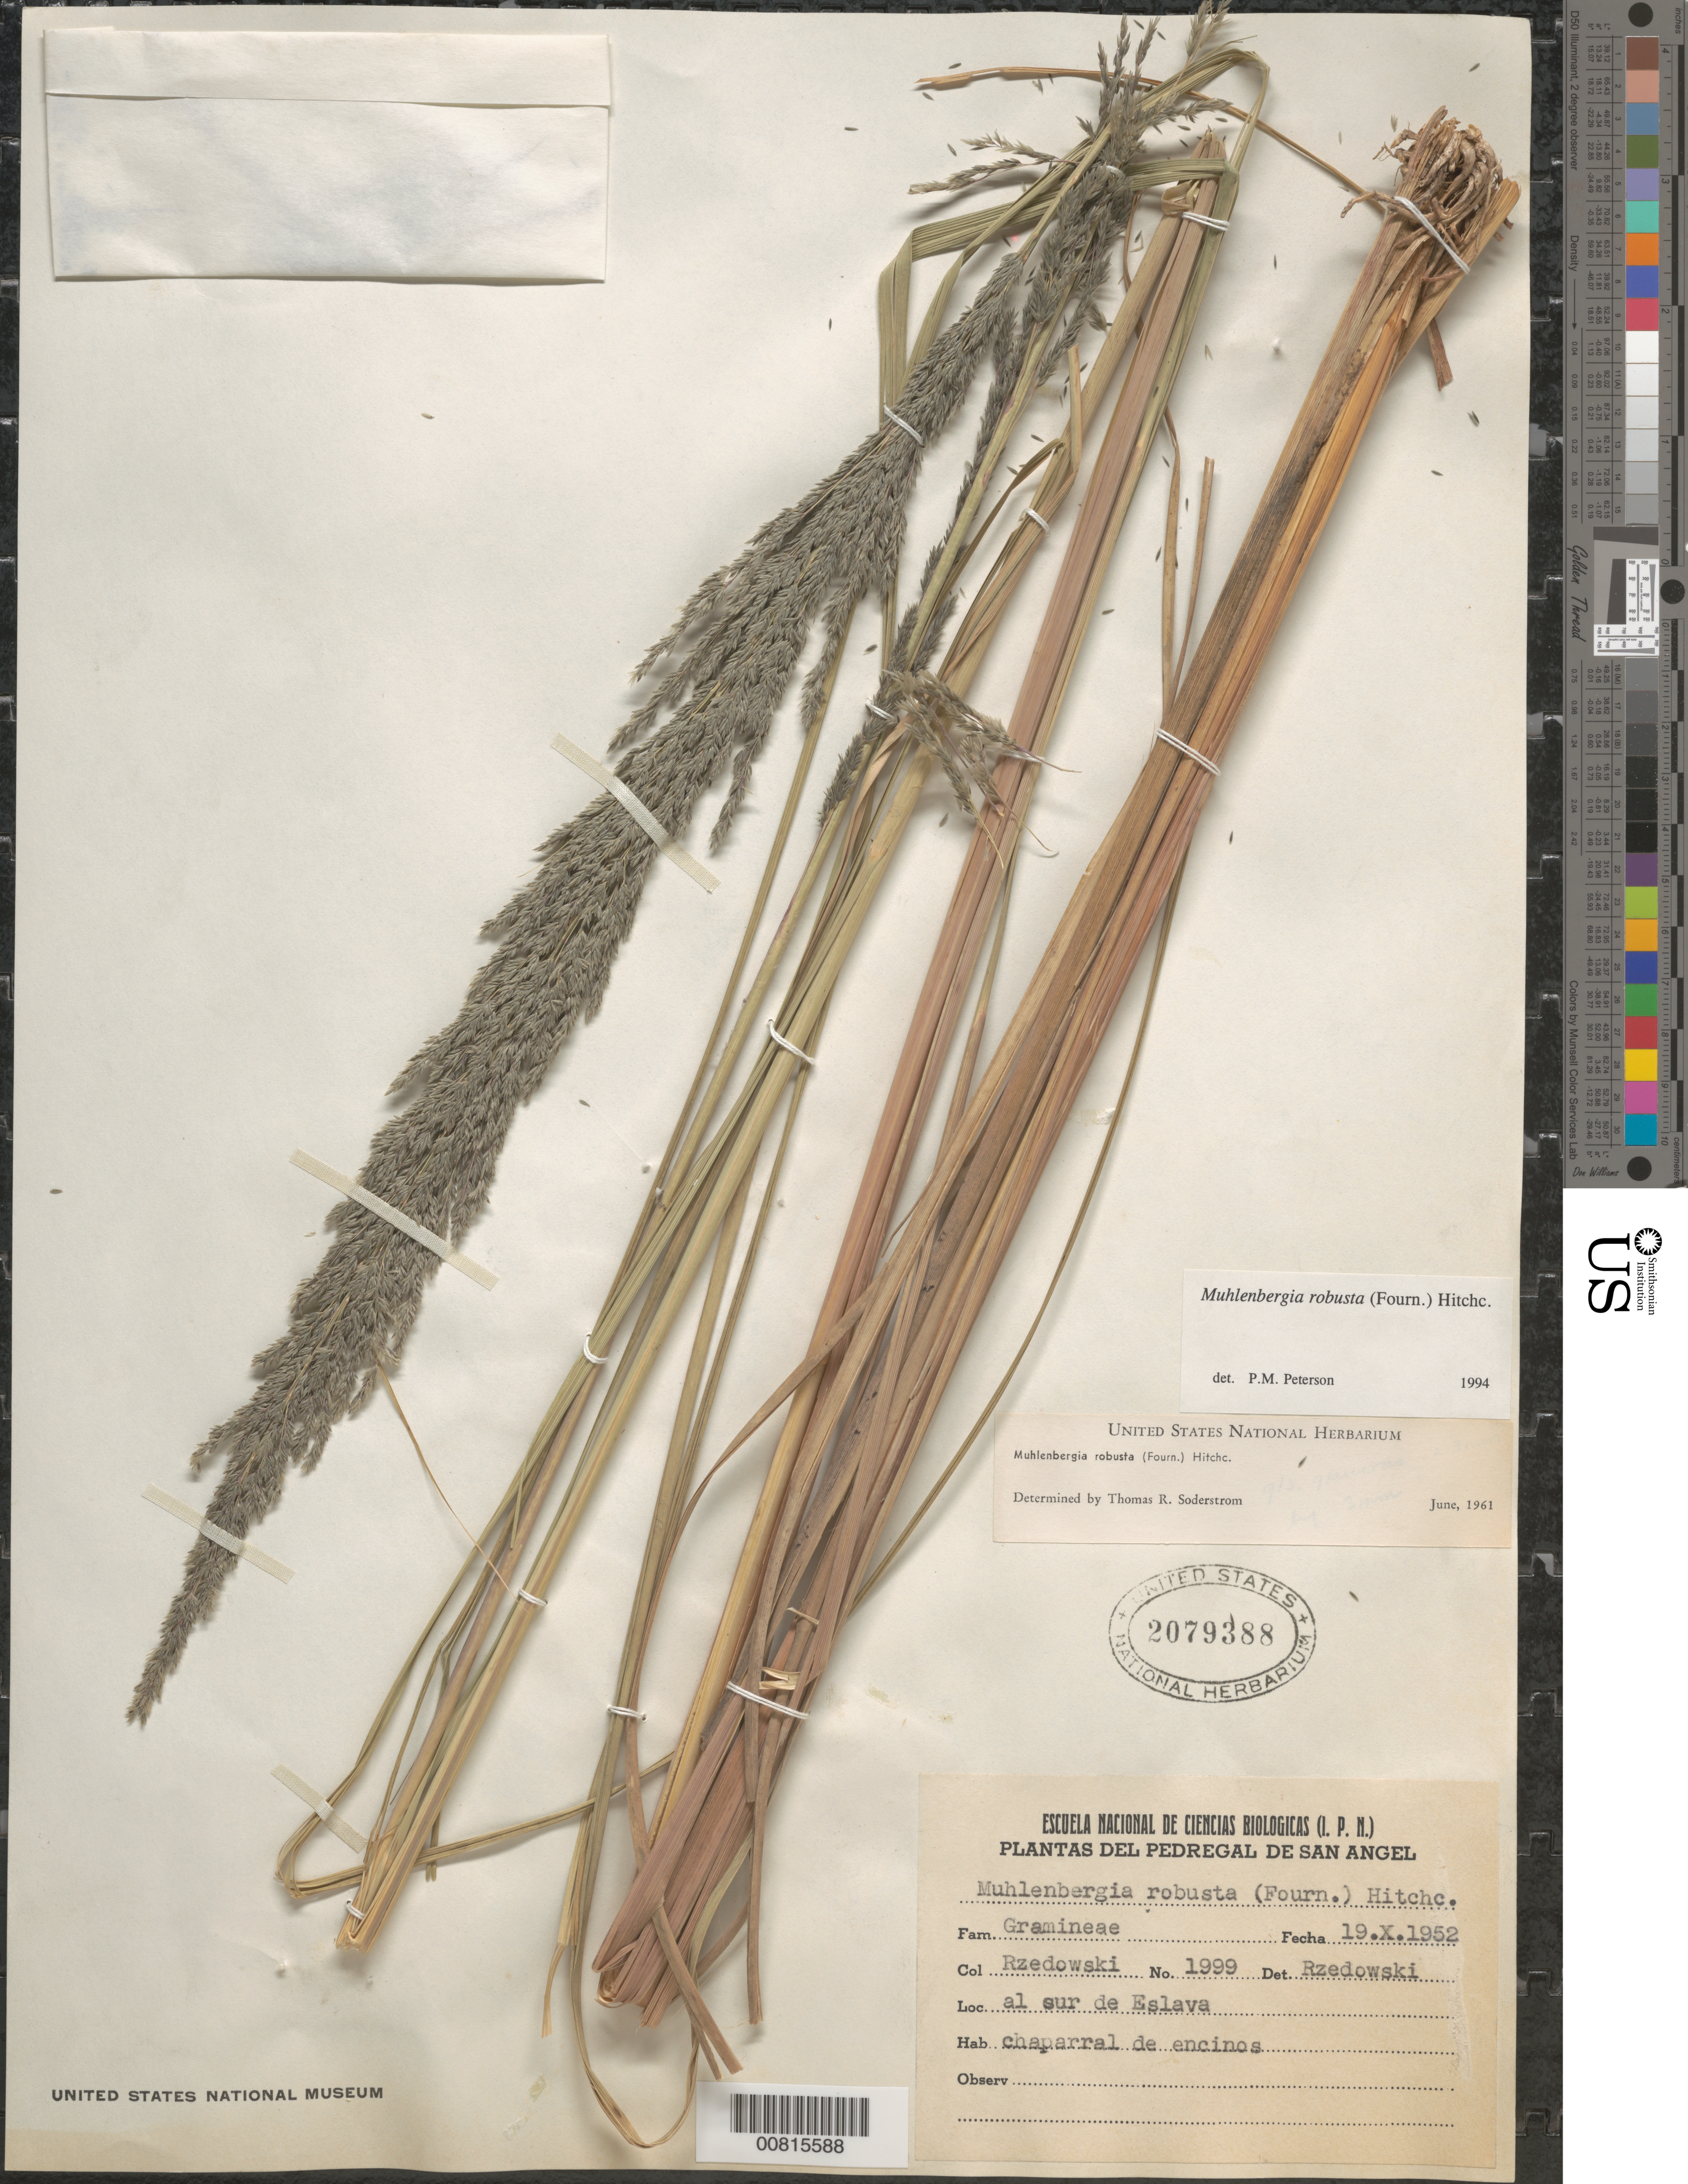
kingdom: Plantae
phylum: Tracheophyta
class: Liliopsida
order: Poales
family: Poaceae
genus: Muhlenbergia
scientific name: Muhlenbergia robusta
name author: (E. Fourn.) Hitchc.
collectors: J. Rzedowski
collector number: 1999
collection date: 1952-10-19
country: Mexico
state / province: Distrito Federal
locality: al S de Eslava, Pedregal de San Angel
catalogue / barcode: US 2079388